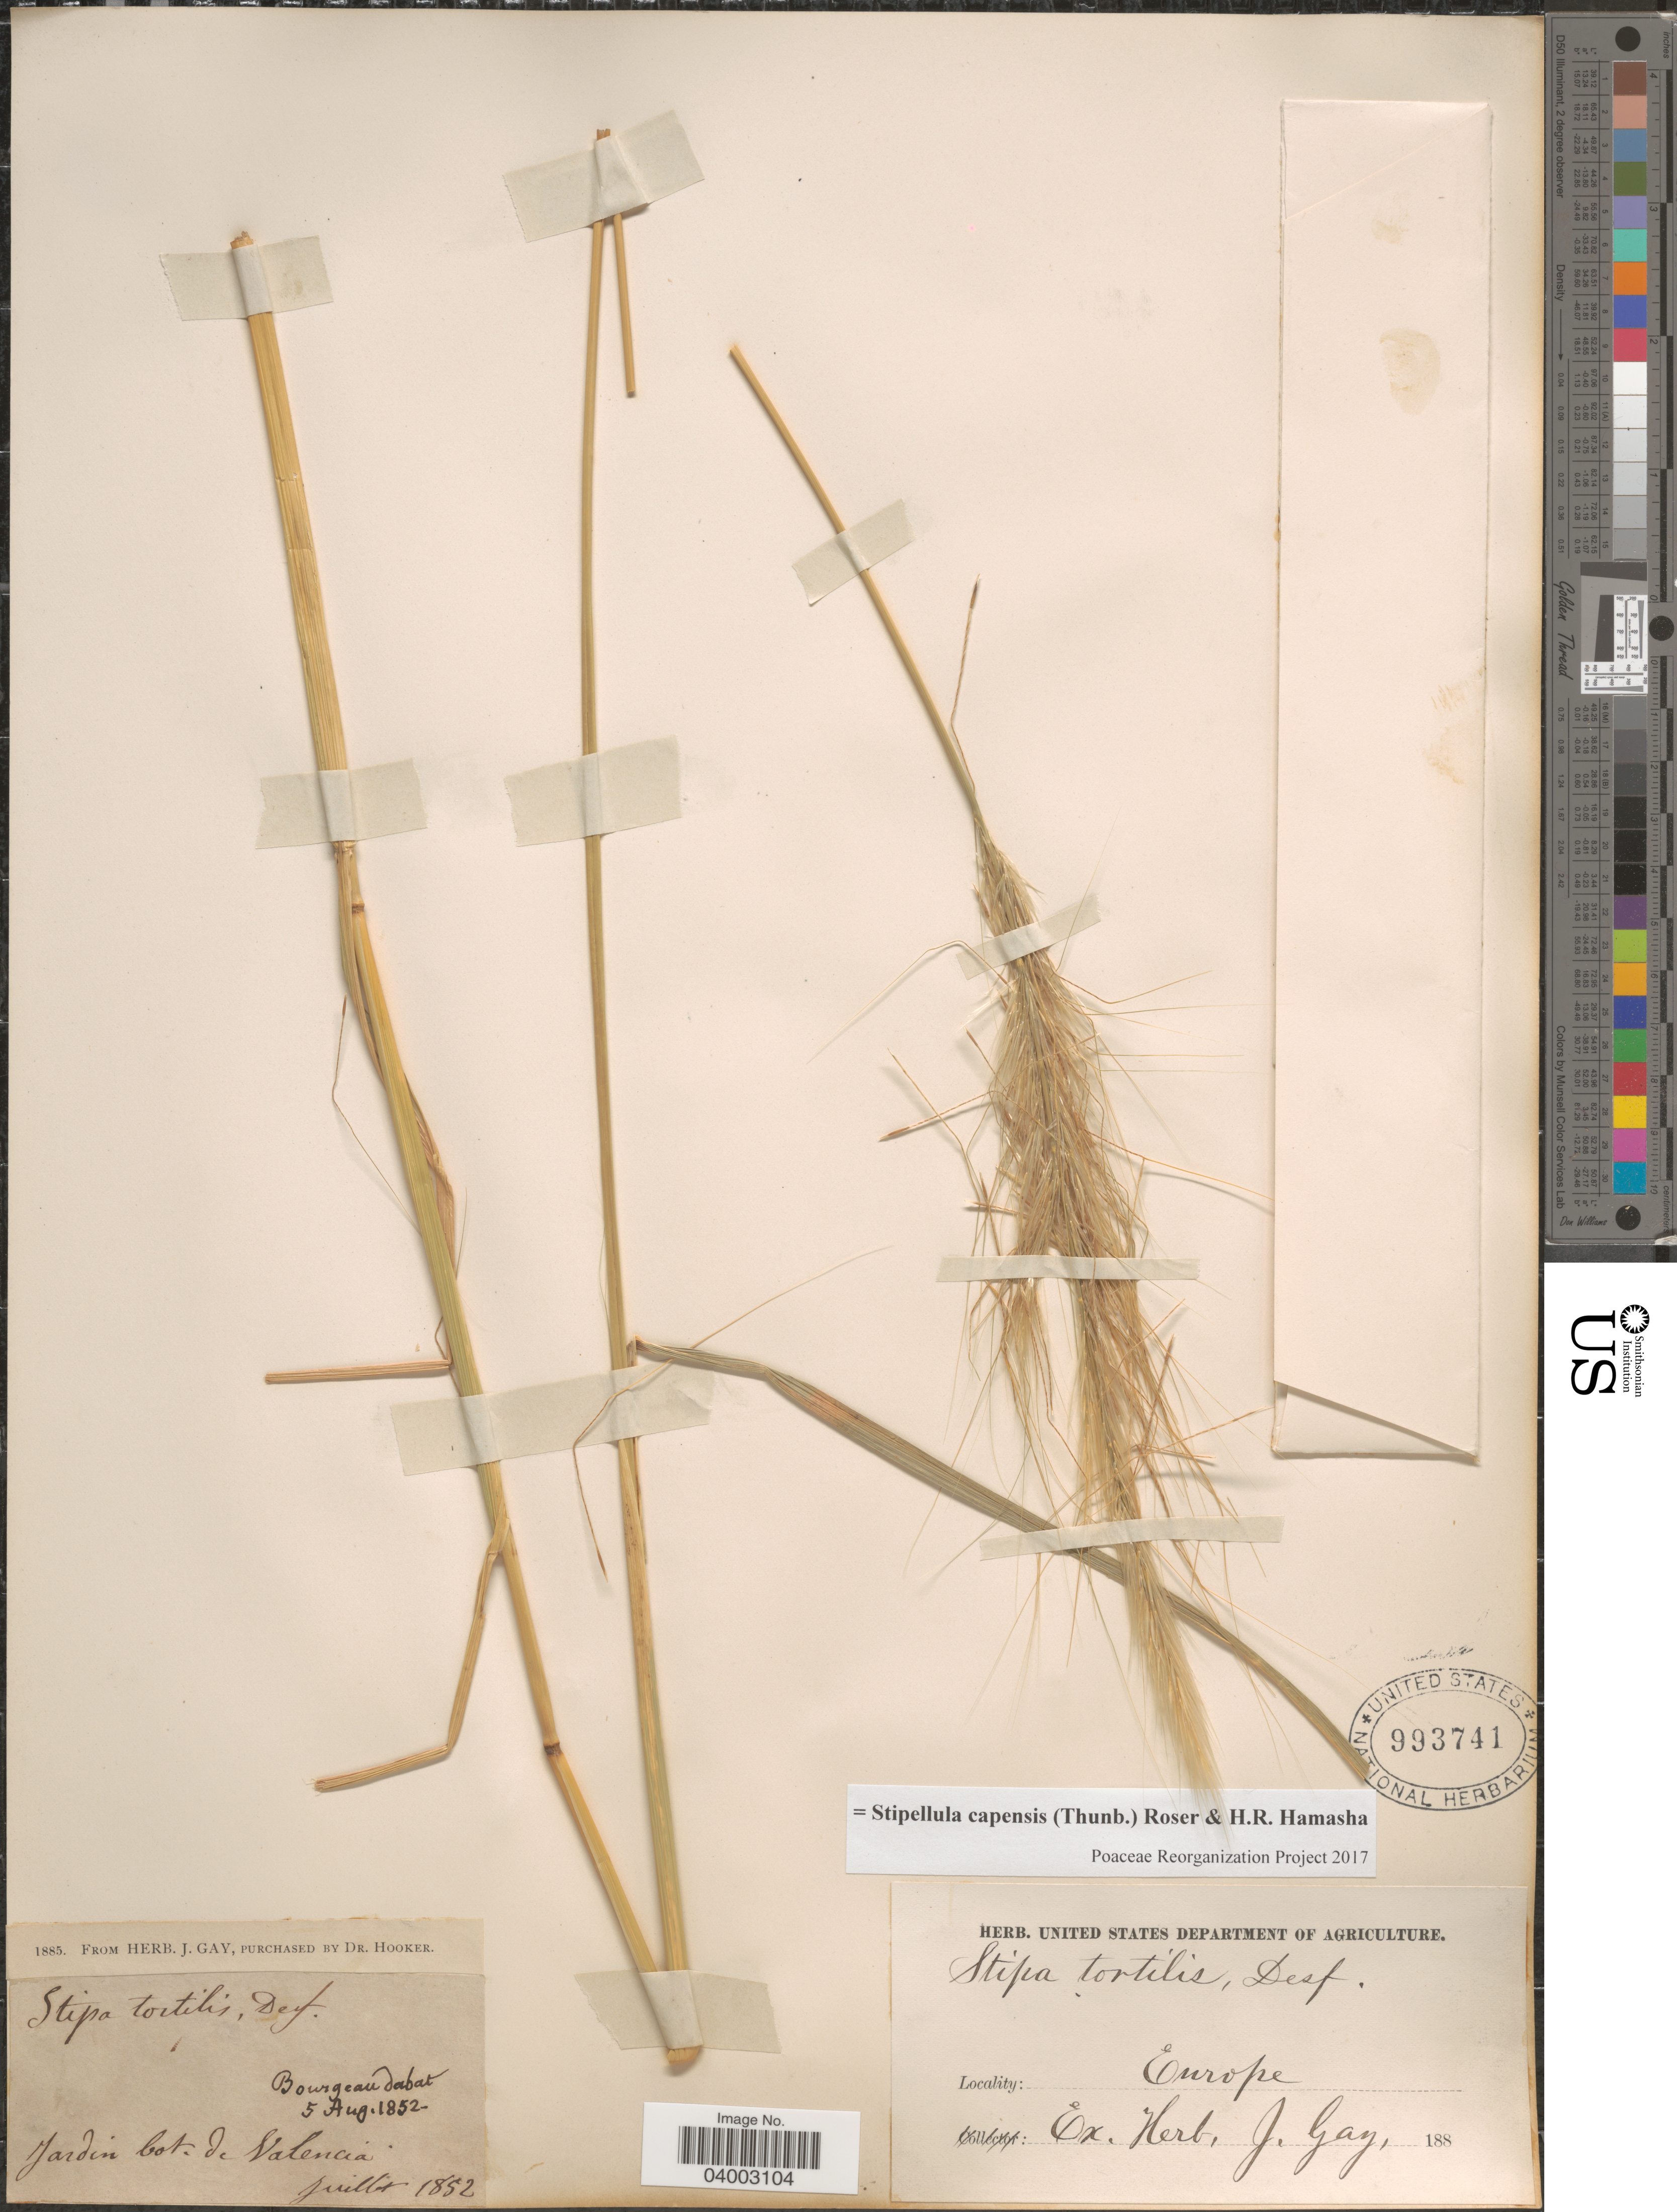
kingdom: Plantae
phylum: Tracheophyta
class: Liliopsida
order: Poales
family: Poaceae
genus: Stipellula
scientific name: Stipellula capensis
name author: (Thunb.) Röser & H. R. Hamasha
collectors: ex herb. J. Gay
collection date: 1852-08-05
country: Spain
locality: Europe. Jardin bot. de Valencia.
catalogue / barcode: US 993741